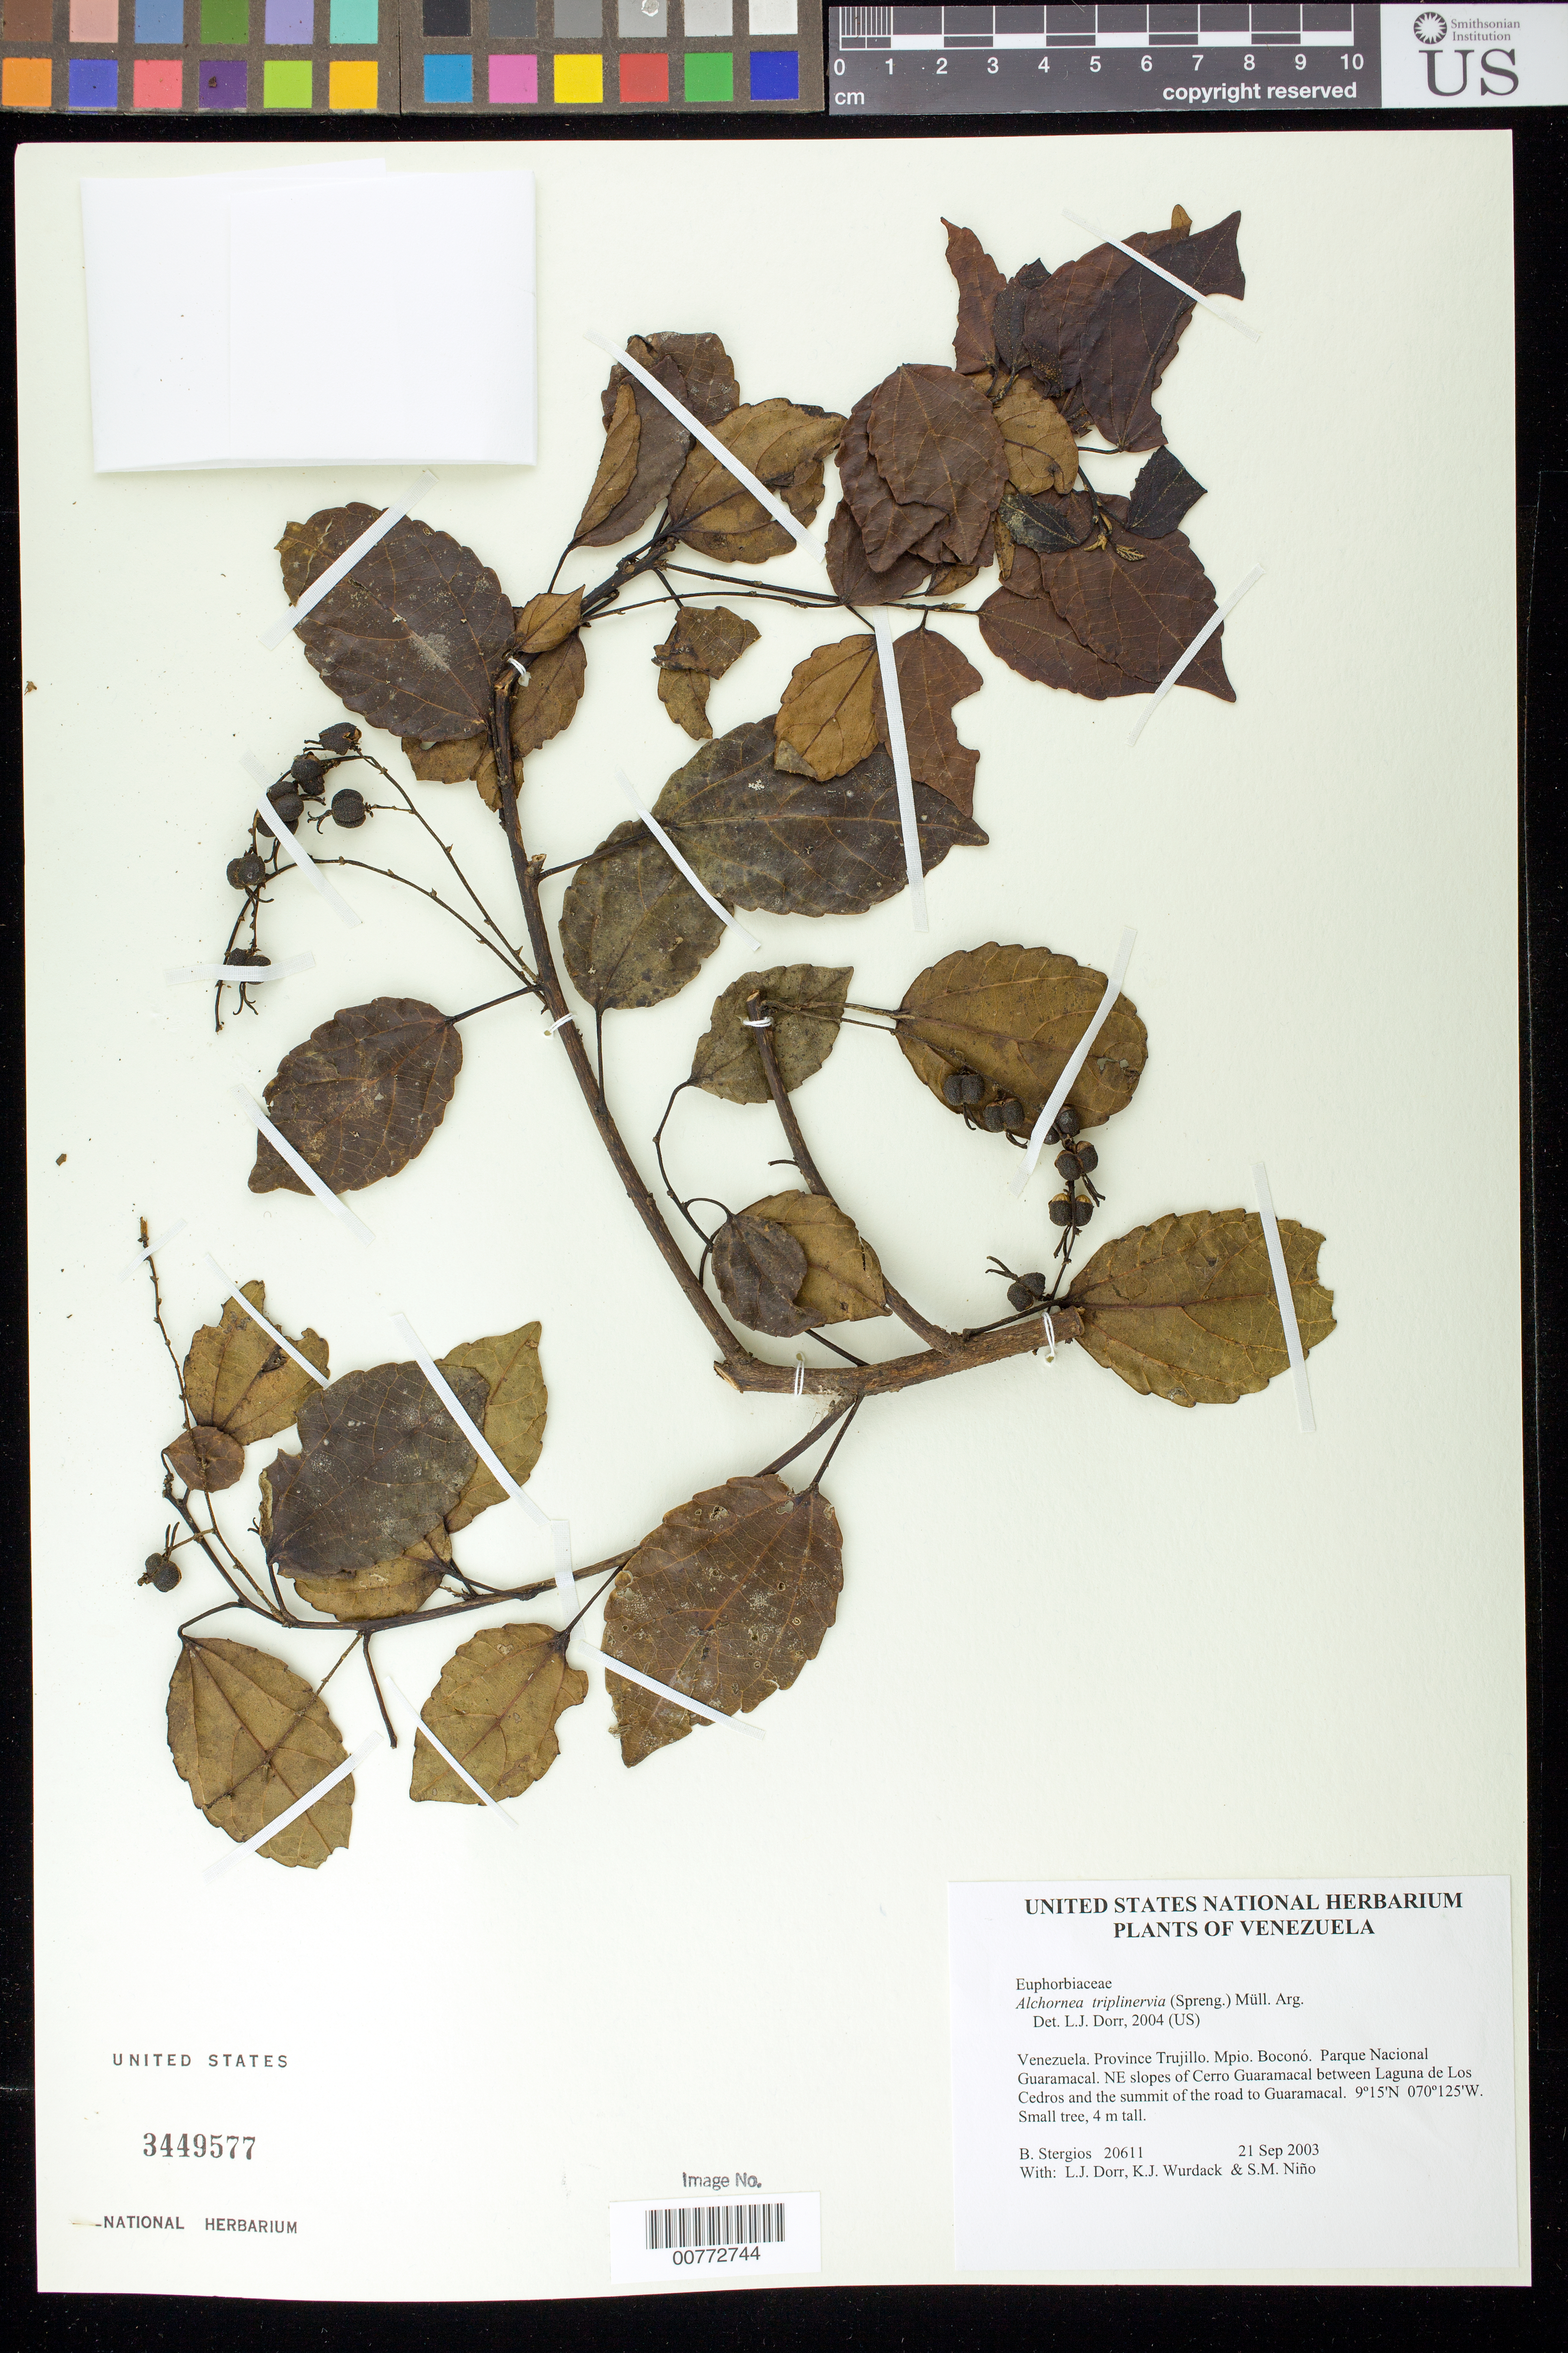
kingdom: Plantae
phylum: Tracheophyta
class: Magnoliopsida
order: Malpighiales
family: Euphorbiaceae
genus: Alchornea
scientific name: Alchornea triplinervia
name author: (Spreng.) Müll. Arg.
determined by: Dorr, L. J., (BOT), Smithsonian Institution - National Museum of Natural History (UNITED STATES)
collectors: B. G. Stergios, L. J. Dorr, K. Wurdack & S. M. Niño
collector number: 20611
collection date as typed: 21 Sep 2003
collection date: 2003-09-21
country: Venezuela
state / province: Trujillo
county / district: Boconó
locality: Parque Nacional Guaramacal. NE slopes of Cerro Guaramacal between Laguna de Los Cedros and the summit of the road to Guaramacal.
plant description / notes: DAV, K, NY, PORT, US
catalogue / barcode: US 3449577